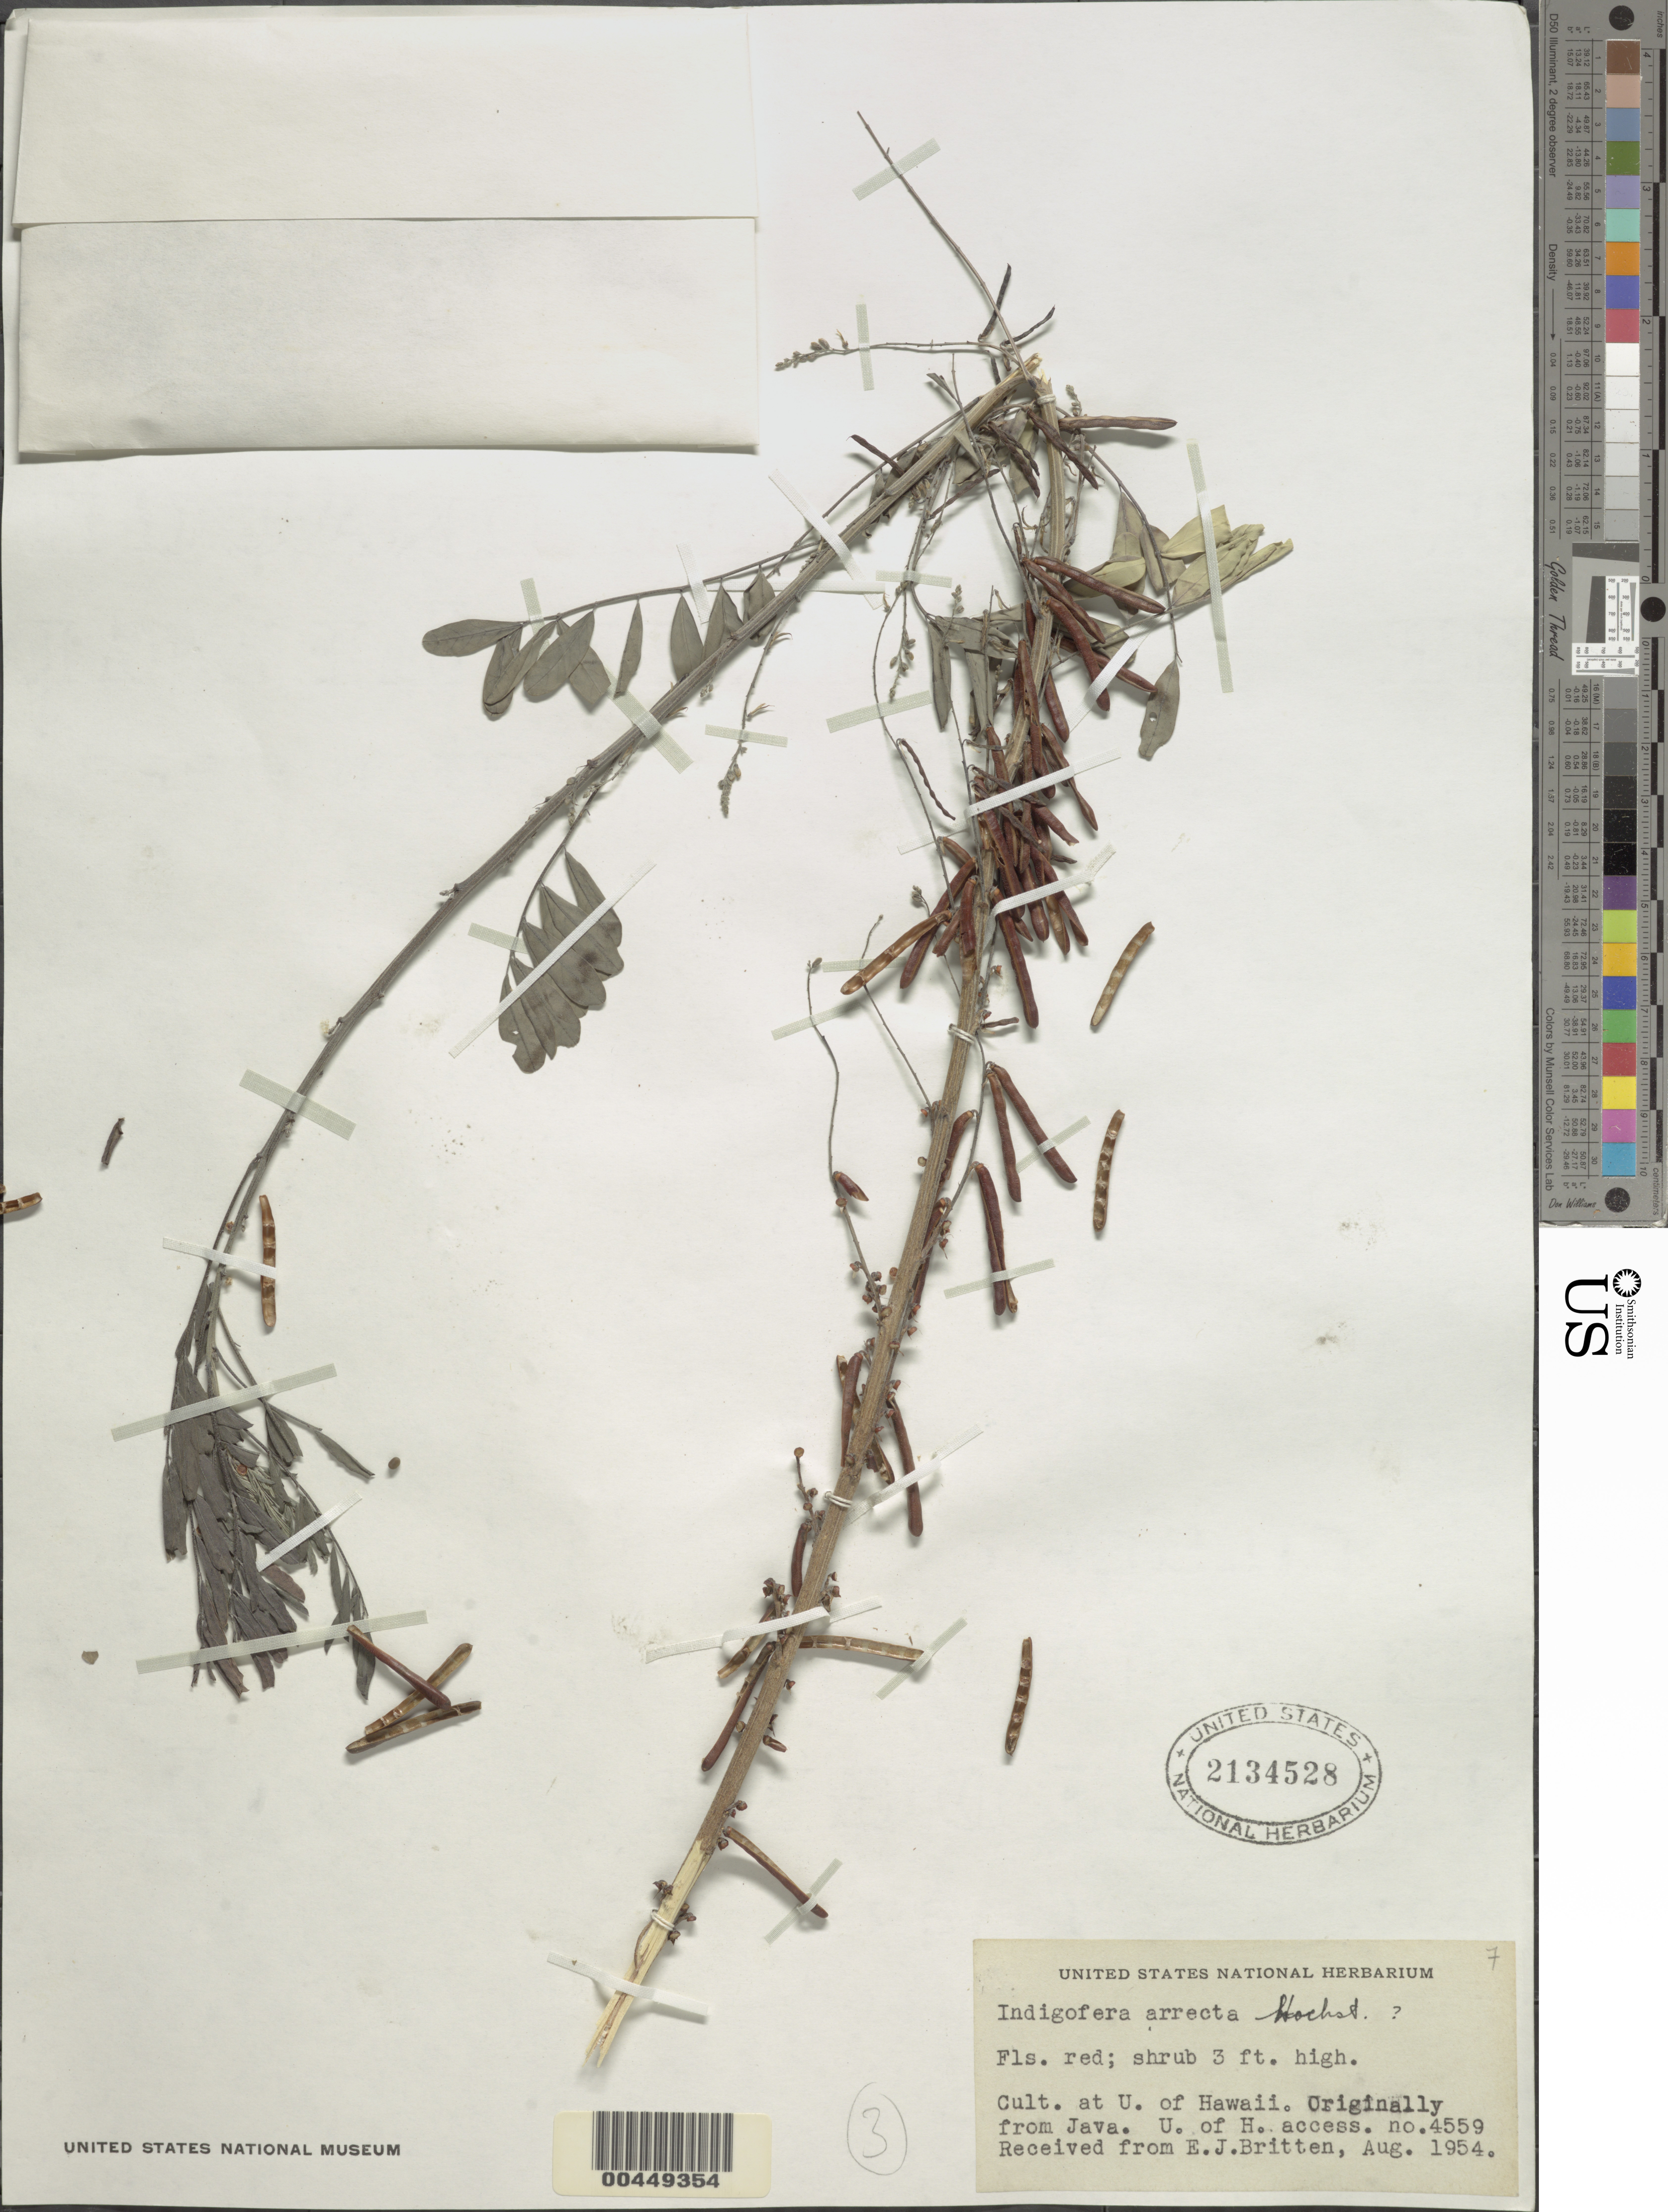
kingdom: Plantae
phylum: Tracheophyta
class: Magnoliopsida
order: Fabales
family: Fabaceae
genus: Indigofera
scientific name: Indigofera arrecta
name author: Hochst. ex A. Rich.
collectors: E. Britten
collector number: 4559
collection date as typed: Aug 1954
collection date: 1954-08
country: United States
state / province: Hawaii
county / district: Hawaii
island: Hawaii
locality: University of Hawaii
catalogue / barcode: US 2134528